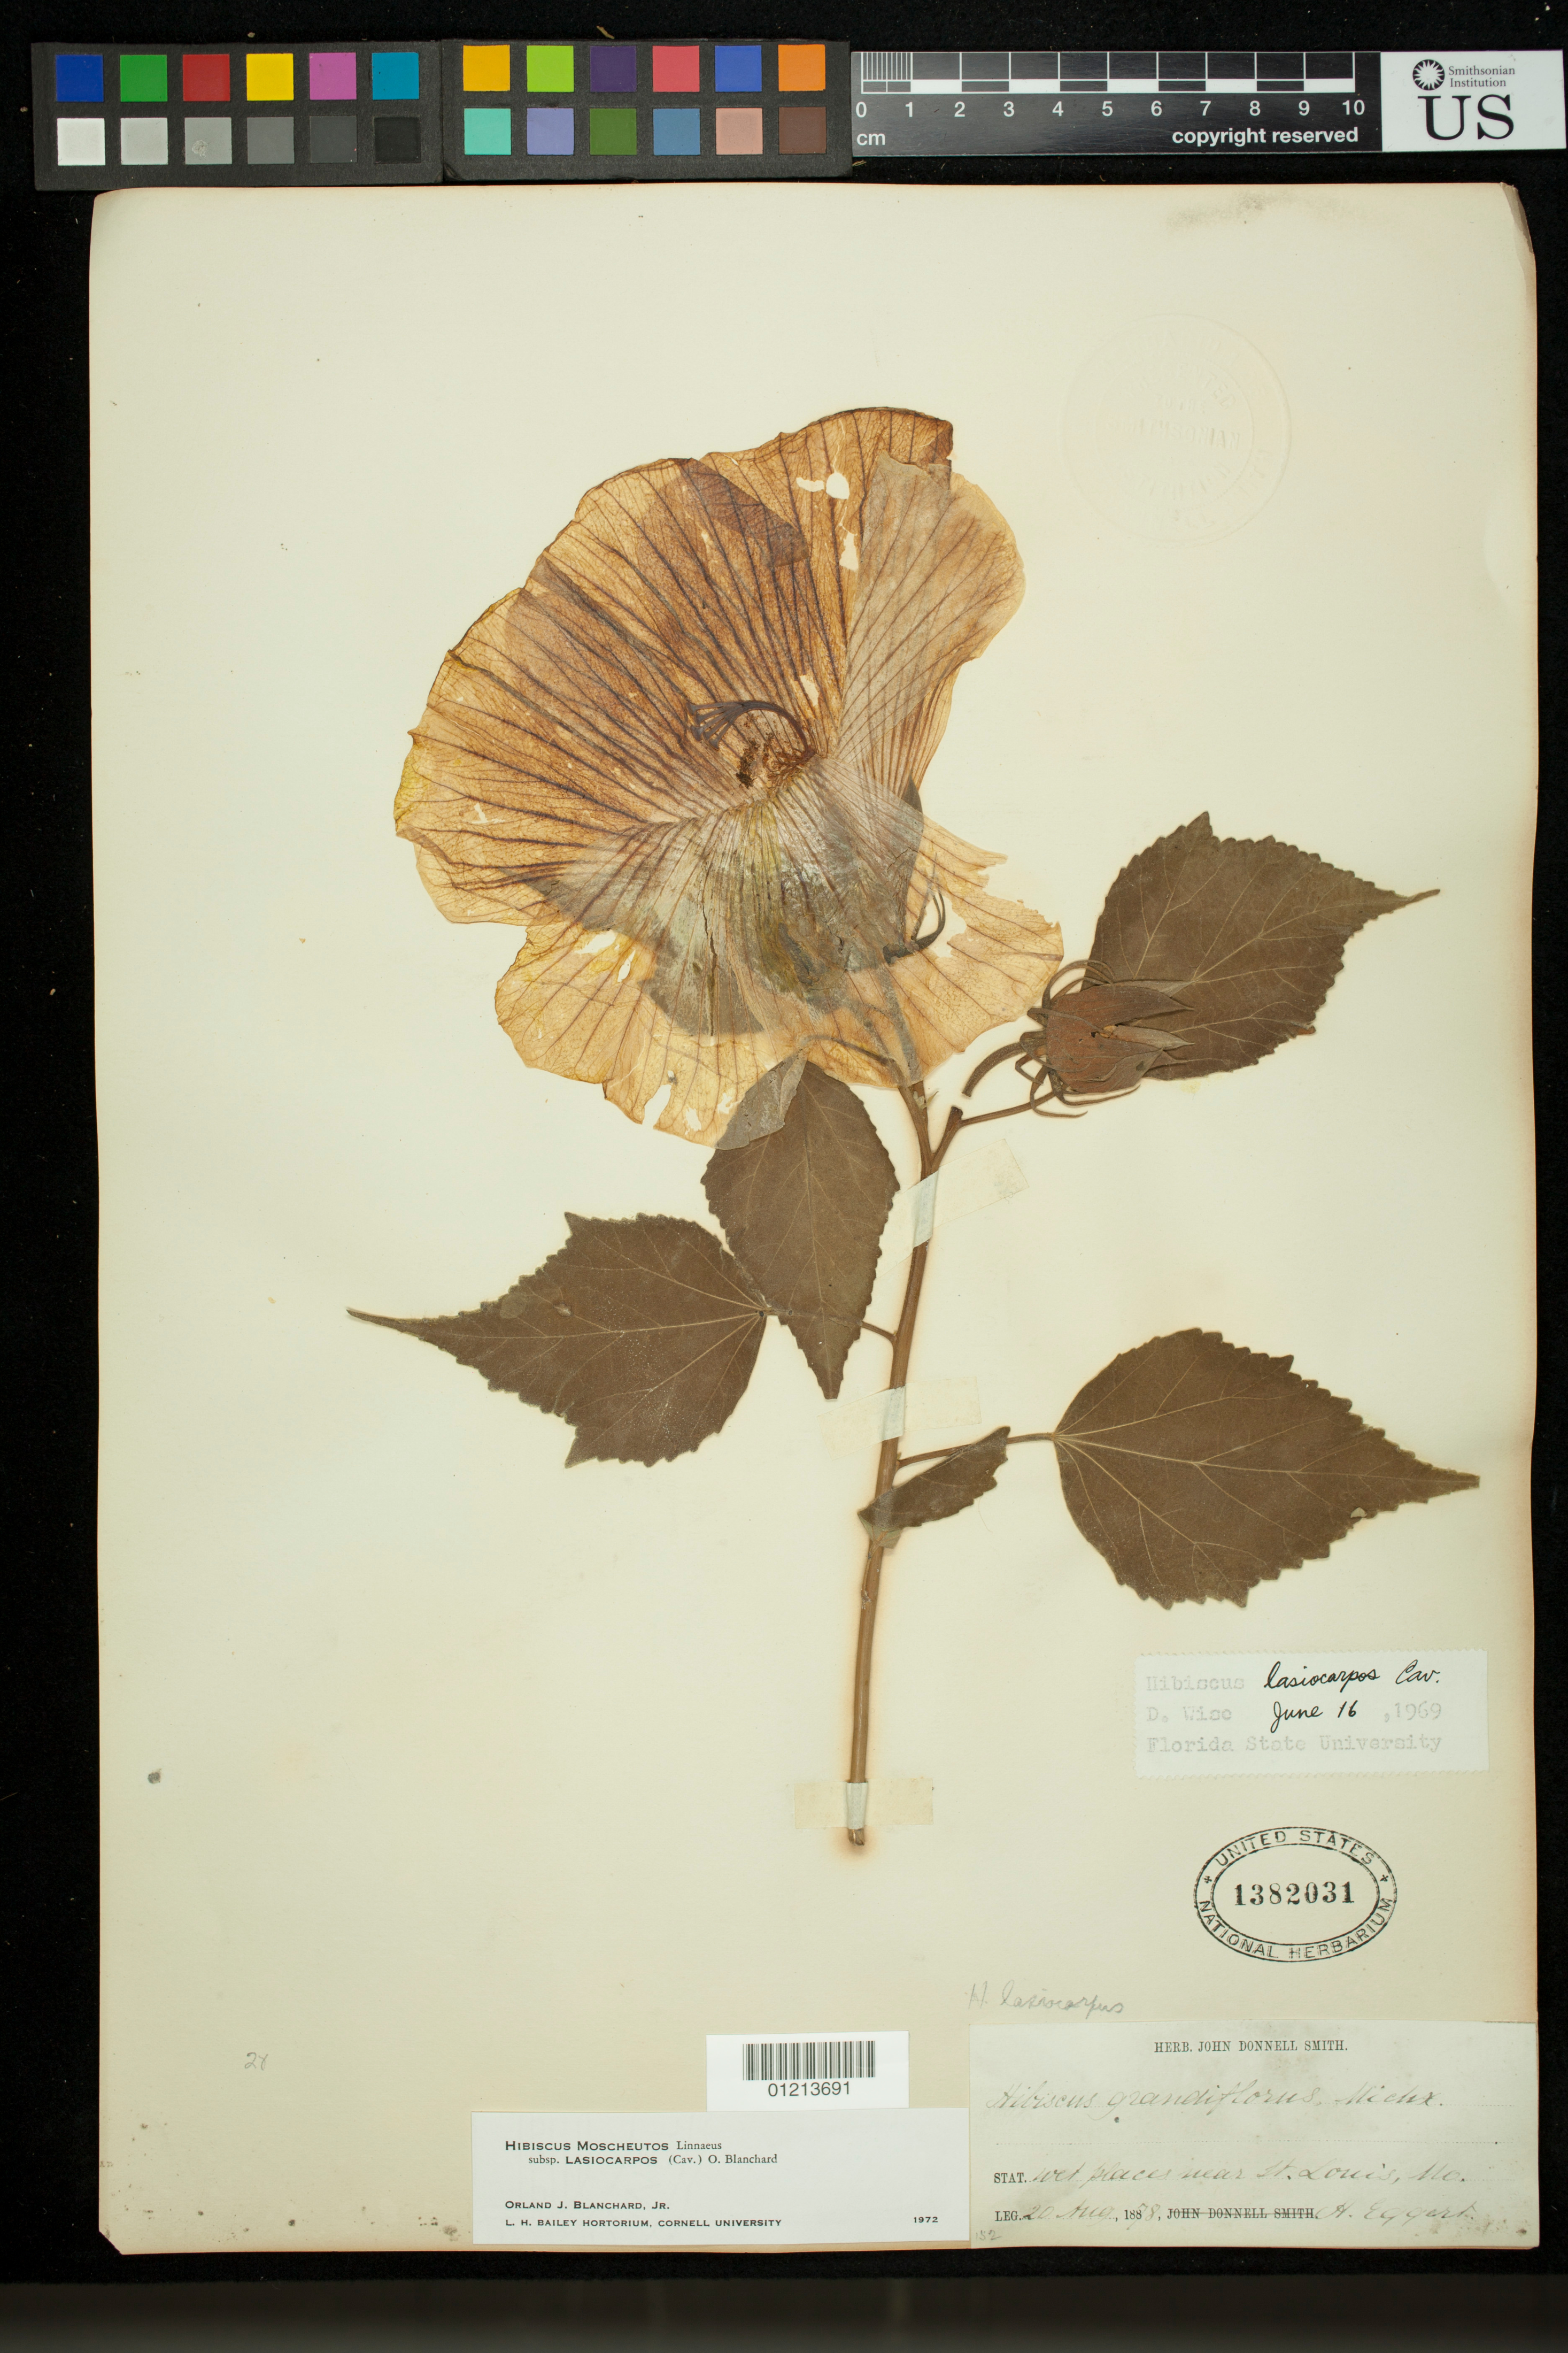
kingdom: Plantae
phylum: Tracheophyta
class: Magnoliopsida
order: Malvales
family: Malvaceae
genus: Hibiscus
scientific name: Hibiscus moscheutos subsp. lasiocarpos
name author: (Cav.) O.J. Blanch.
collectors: H. Eggert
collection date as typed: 20 Aug 1878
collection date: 1878-08-20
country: United States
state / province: Missouri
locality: near St Louis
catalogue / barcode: US 1382031